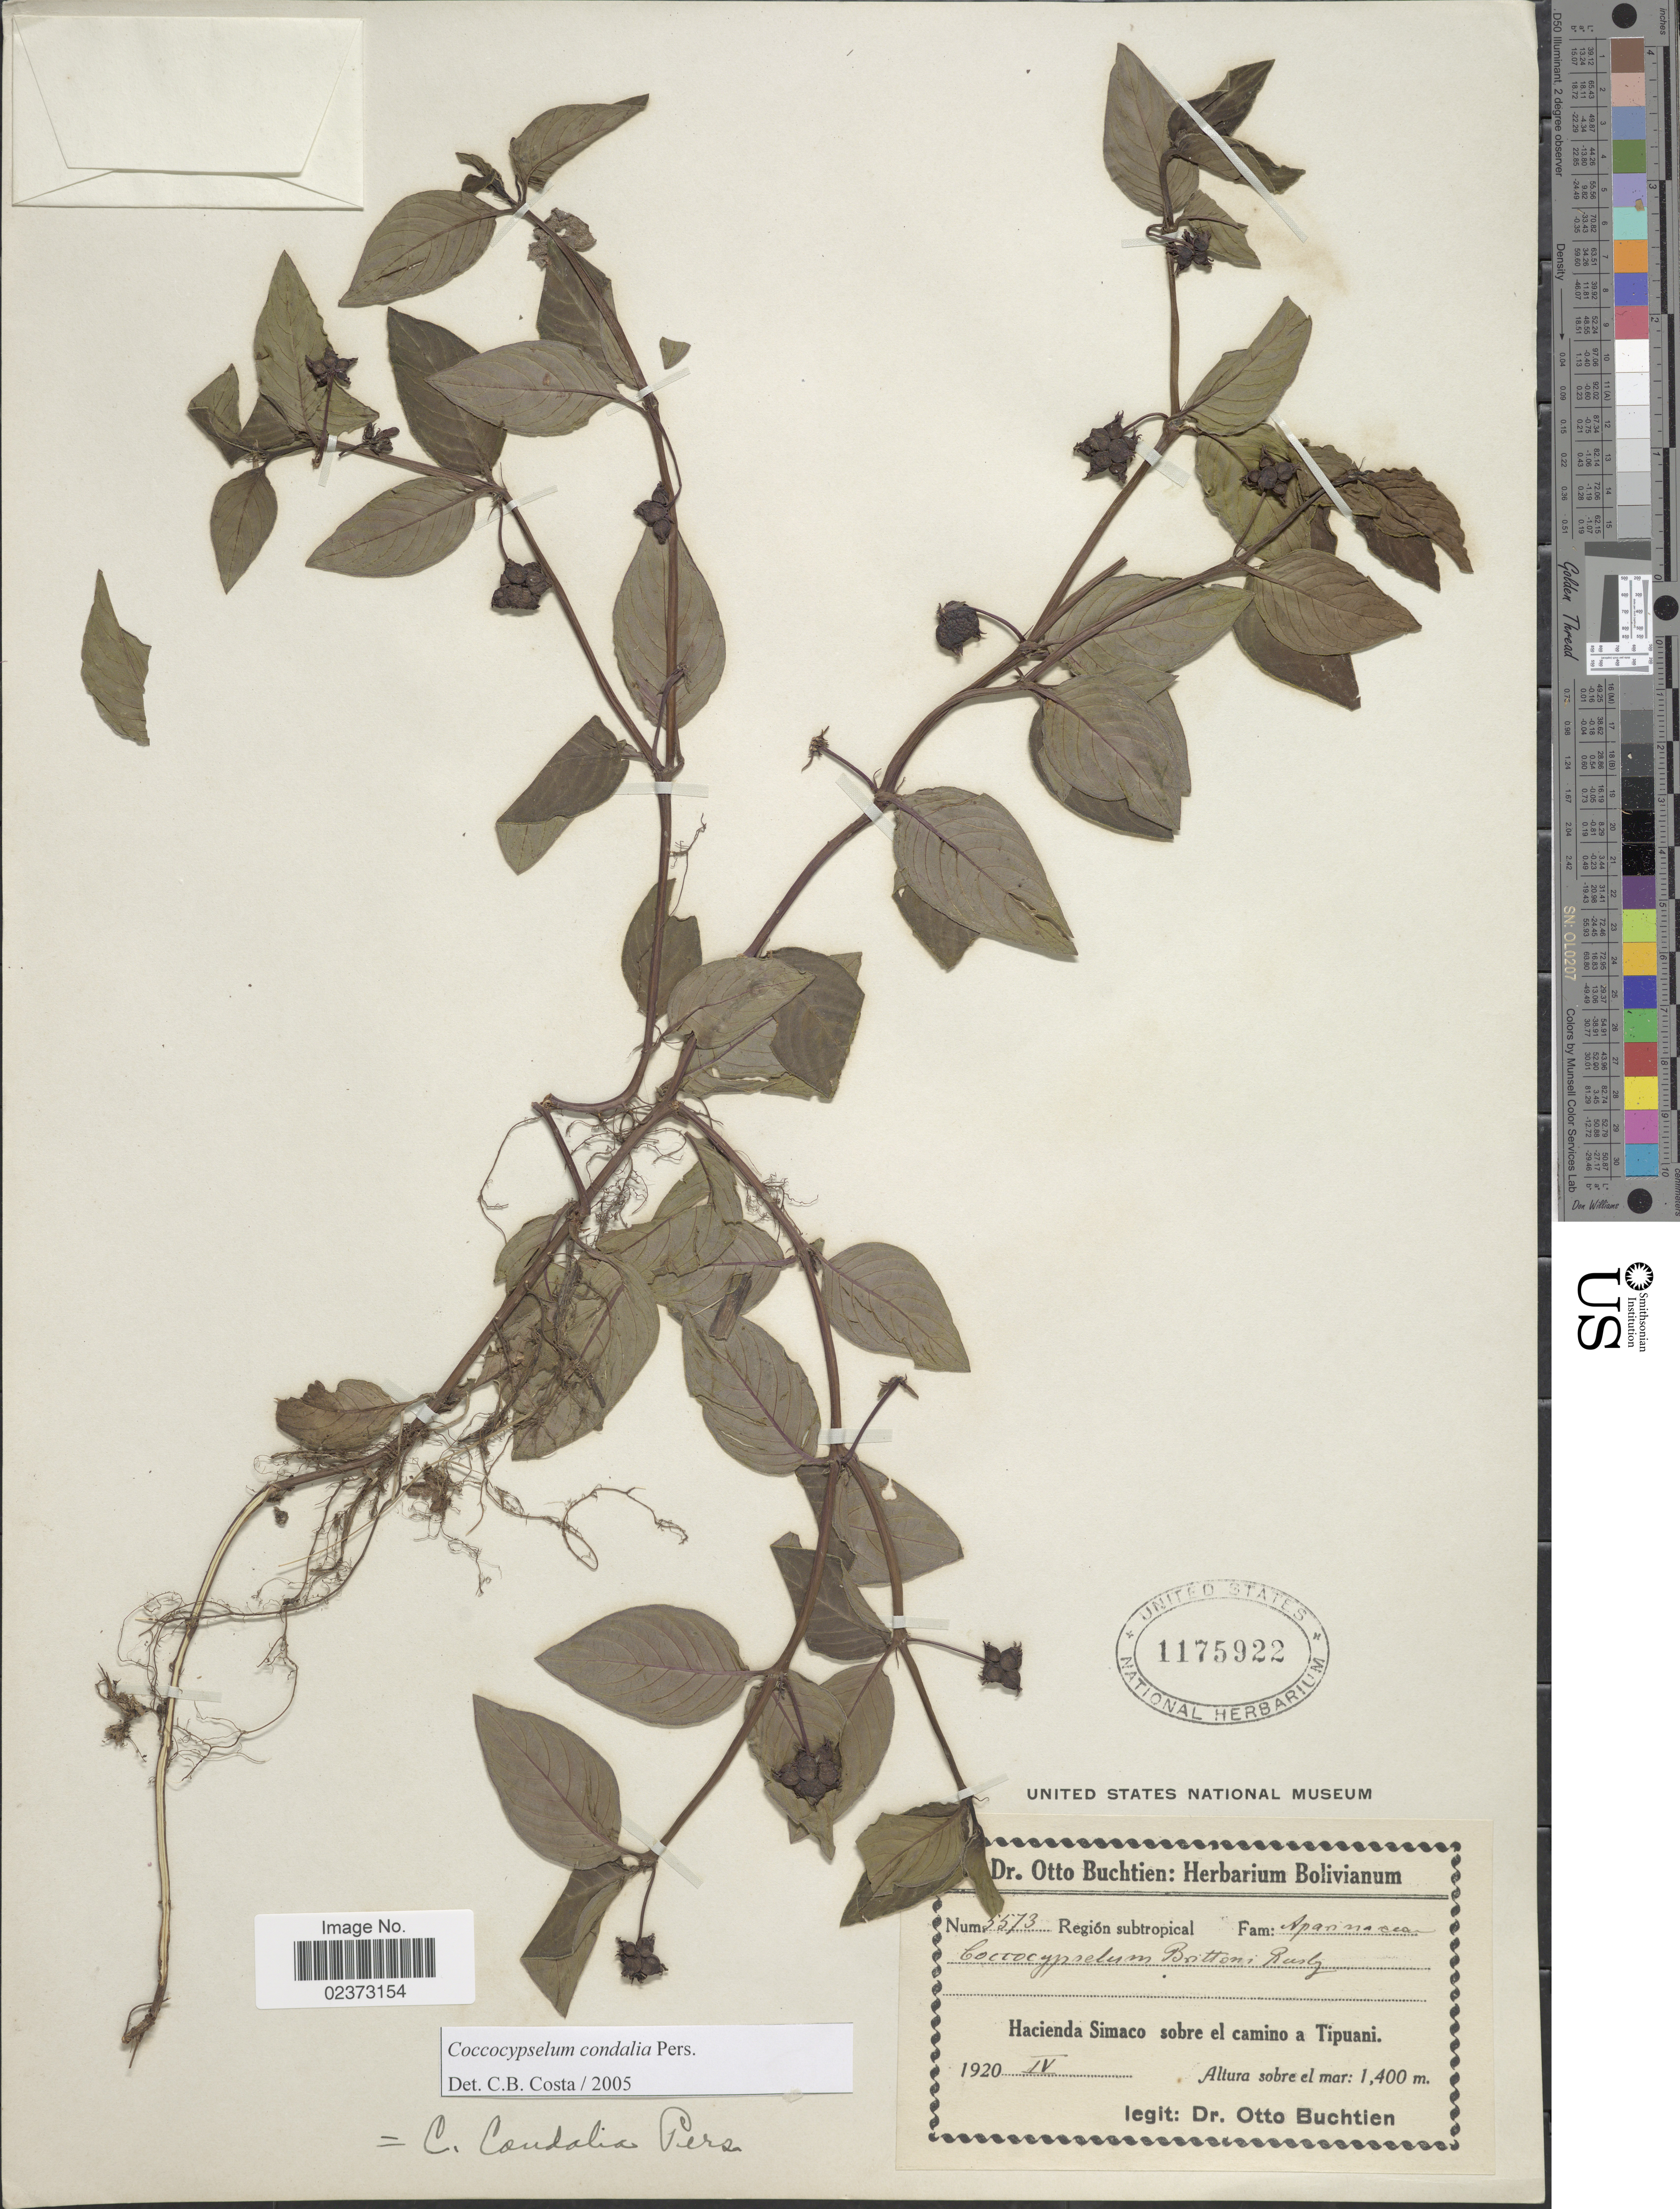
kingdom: Plantae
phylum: Tracheophyta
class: Magnoliopsida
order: Gentianales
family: Rubiaceae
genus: Coccocypselum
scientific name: Coccocypselum condalia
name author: Pers.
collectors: O. Buchtien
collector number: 5573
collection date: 1920-04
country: Bolivia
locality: Hacienda Simaco sobre el camino a Tipuani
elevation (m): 1400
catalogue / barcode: US 1175922